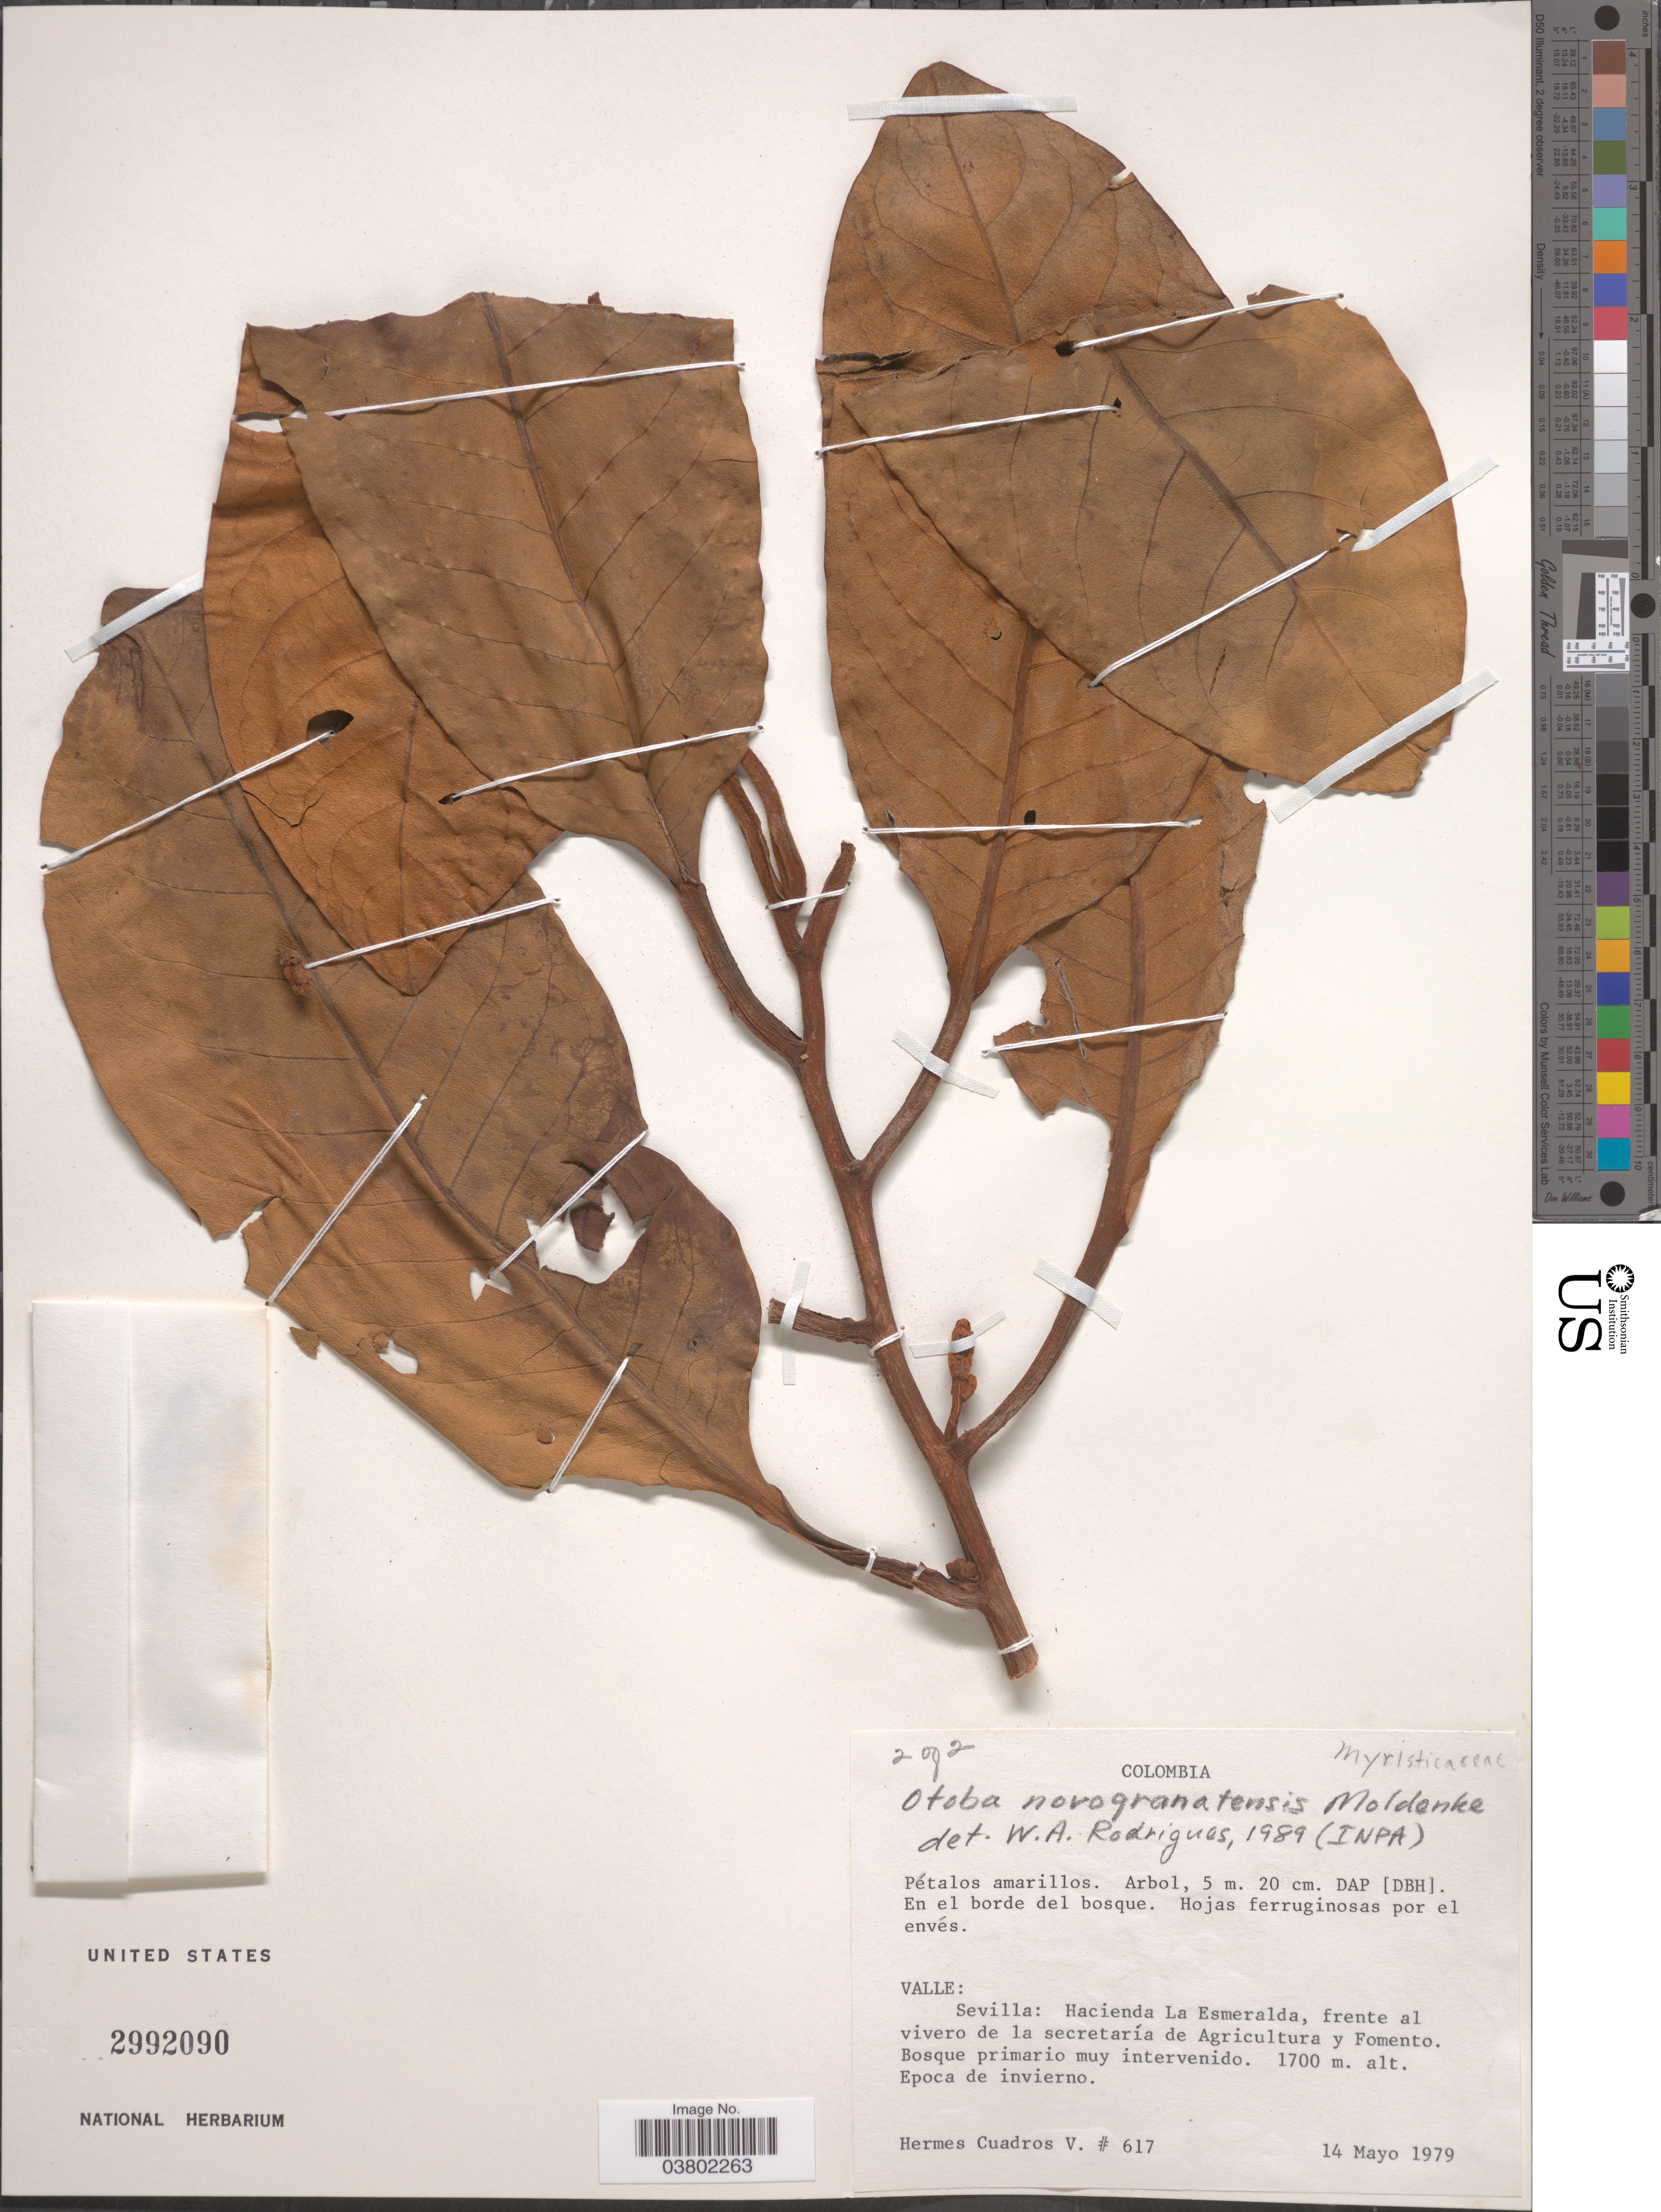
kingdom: Plantae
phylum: Tracheophyta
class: Magnoliopsida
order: Magnoliales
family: Myristicaceae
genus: Otoba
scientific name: Otoba novogranatensis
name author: Moldenke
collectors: H. Cuadros V.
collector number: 617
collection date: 1979-05-14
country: Colombia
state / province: Valle del Cauca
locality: Valle: Sevilla: Hacienda La Esmeralda, frente al vivero de la secretaría de Agricultura y Fomento.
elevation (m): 1700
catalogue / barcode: US 2992090